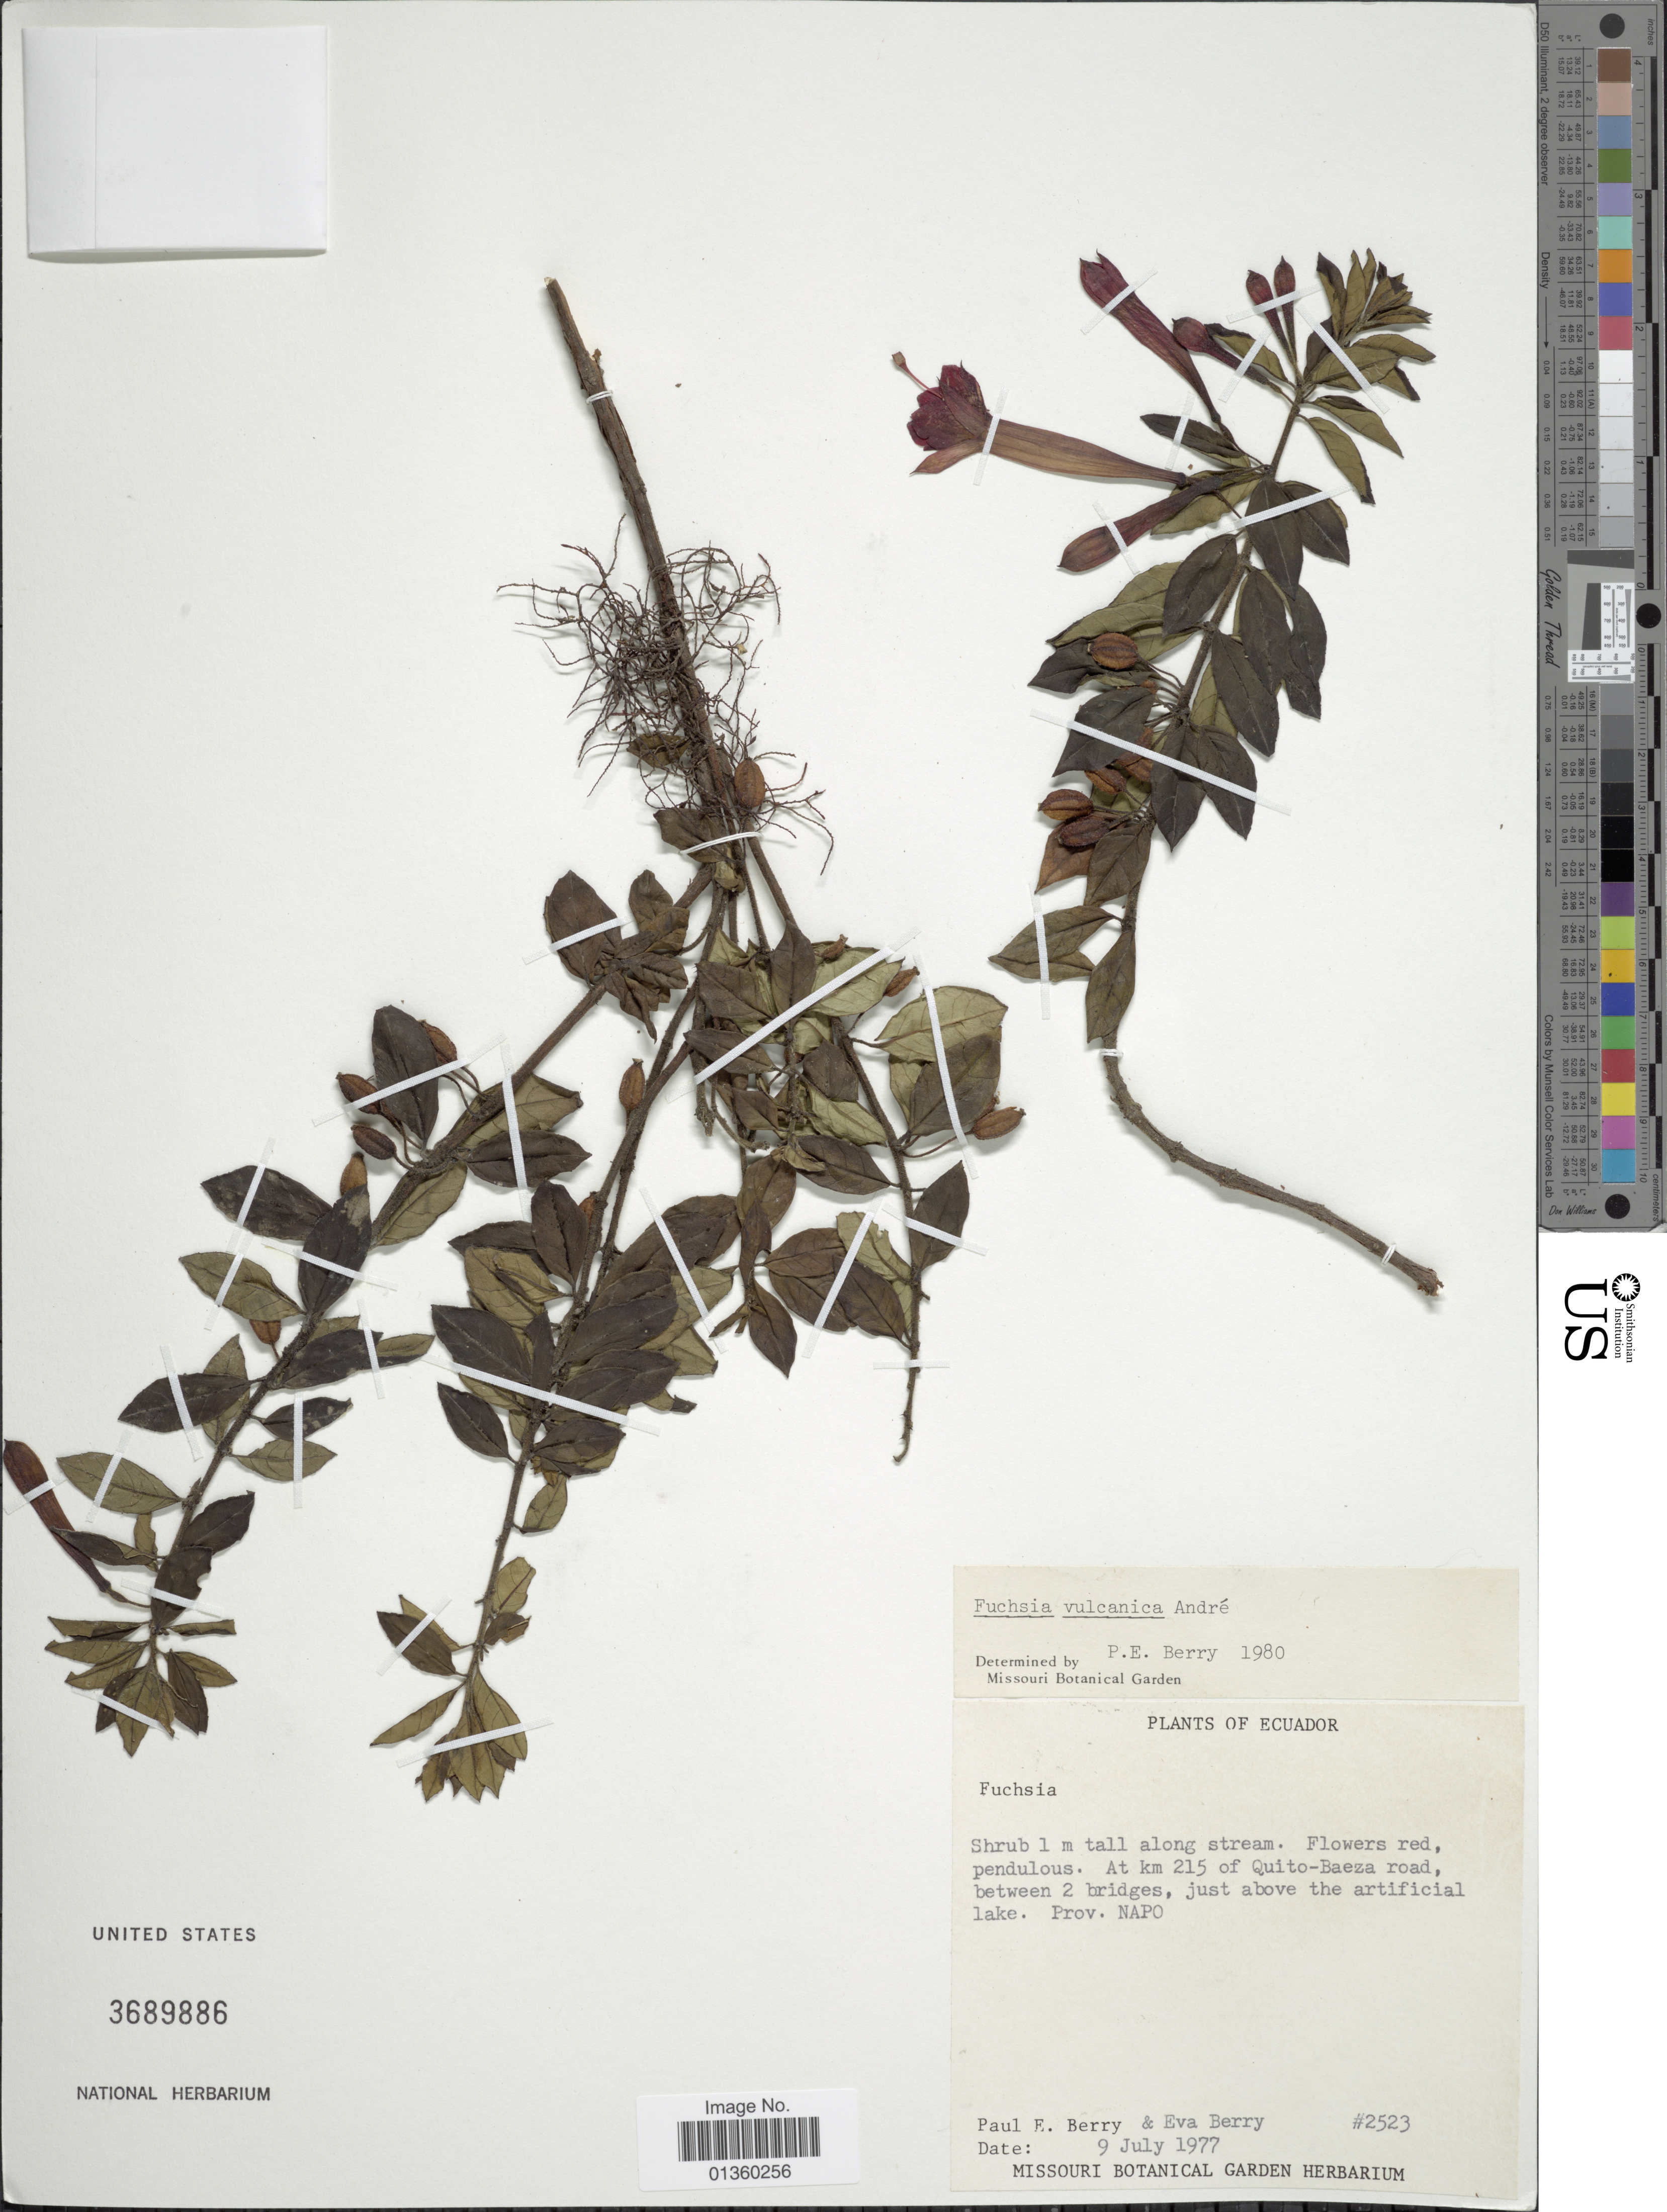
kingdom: Plantae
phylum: Tracheophyta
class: Magnoliopsida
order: Myrtales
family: Onagraceae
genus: Fuchsia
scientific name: Fuchsia vulcanica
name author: André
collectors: P. E. Berry & E. Berry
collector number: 2523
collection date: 1977-07-09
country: Ecuador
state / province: Napo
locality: At km 215 of Quito-Baeza road, between 2 bridges, just above artificial lake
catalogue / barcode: US 3689886